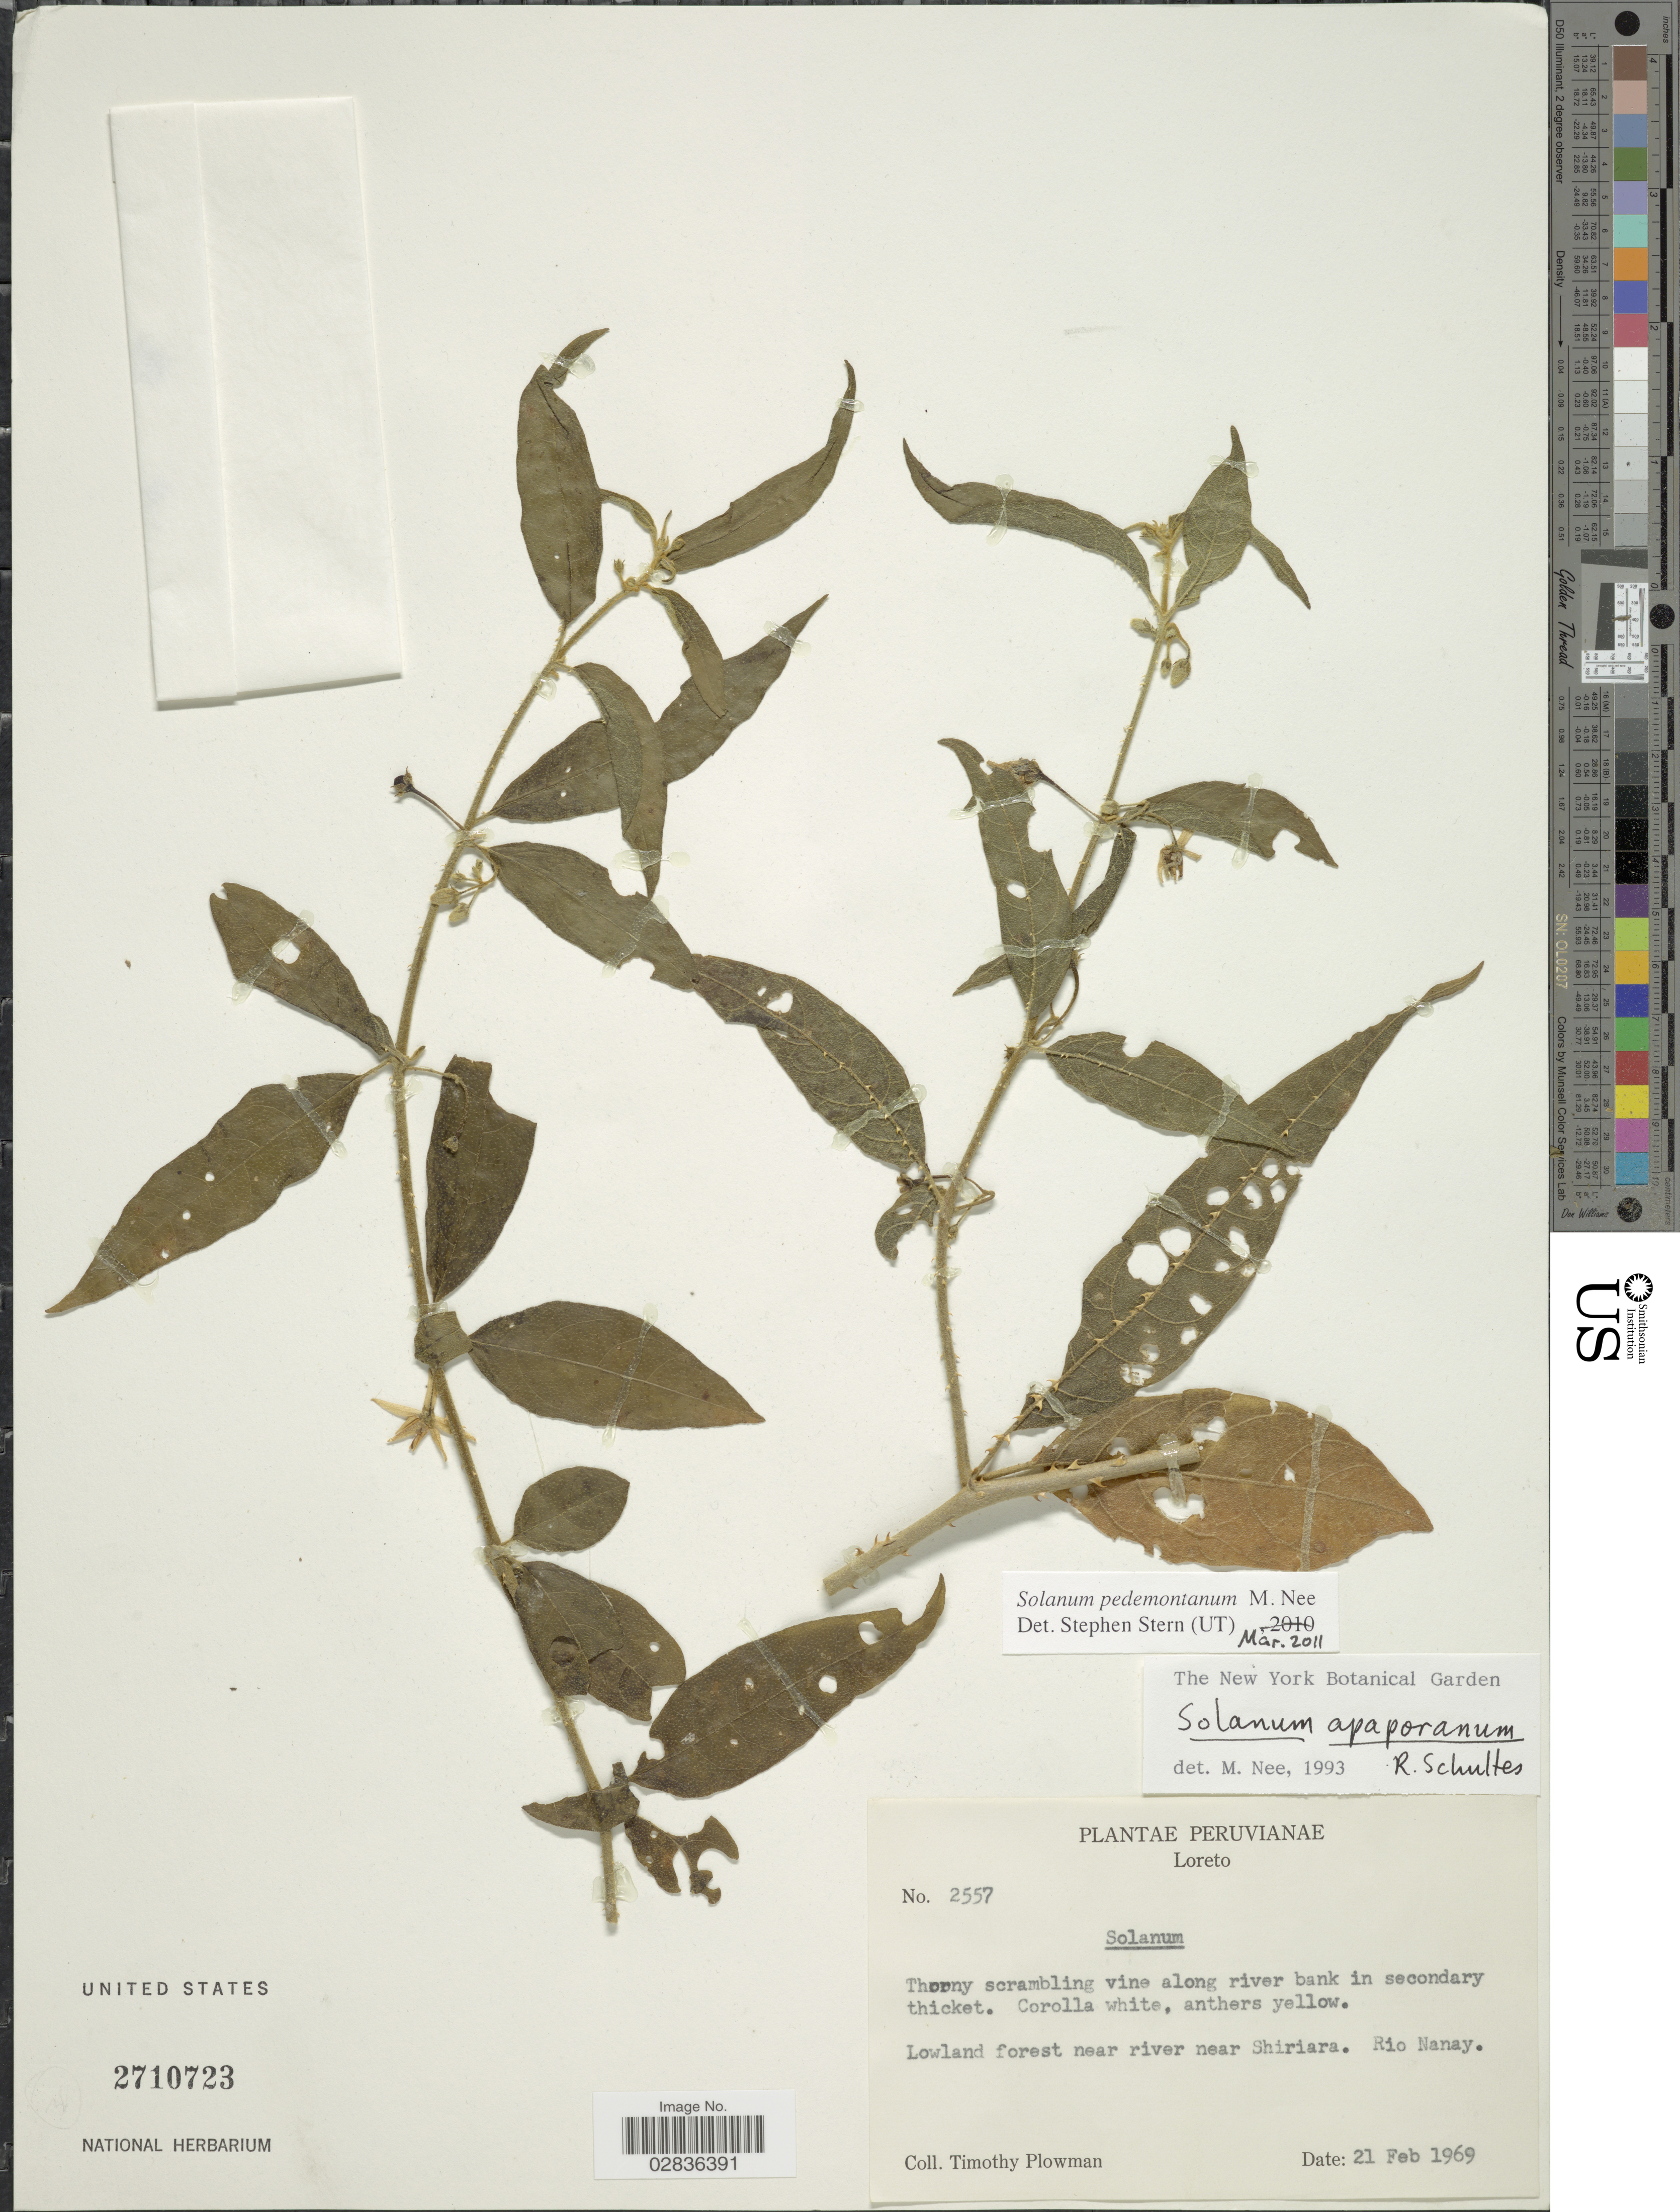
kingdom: Plantae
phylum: Tracheophyta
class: Magnoliopsida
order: Solanales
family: Solanaceae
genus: Solanum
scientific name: Solanum pedemontanum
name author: M. Nee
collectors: T. Plowman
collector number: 2557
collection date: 1969-02-21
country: Peru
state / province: Loreto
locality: Lowland forest near river near Shiriara. Rio Nanay.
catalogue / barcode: US 2710723